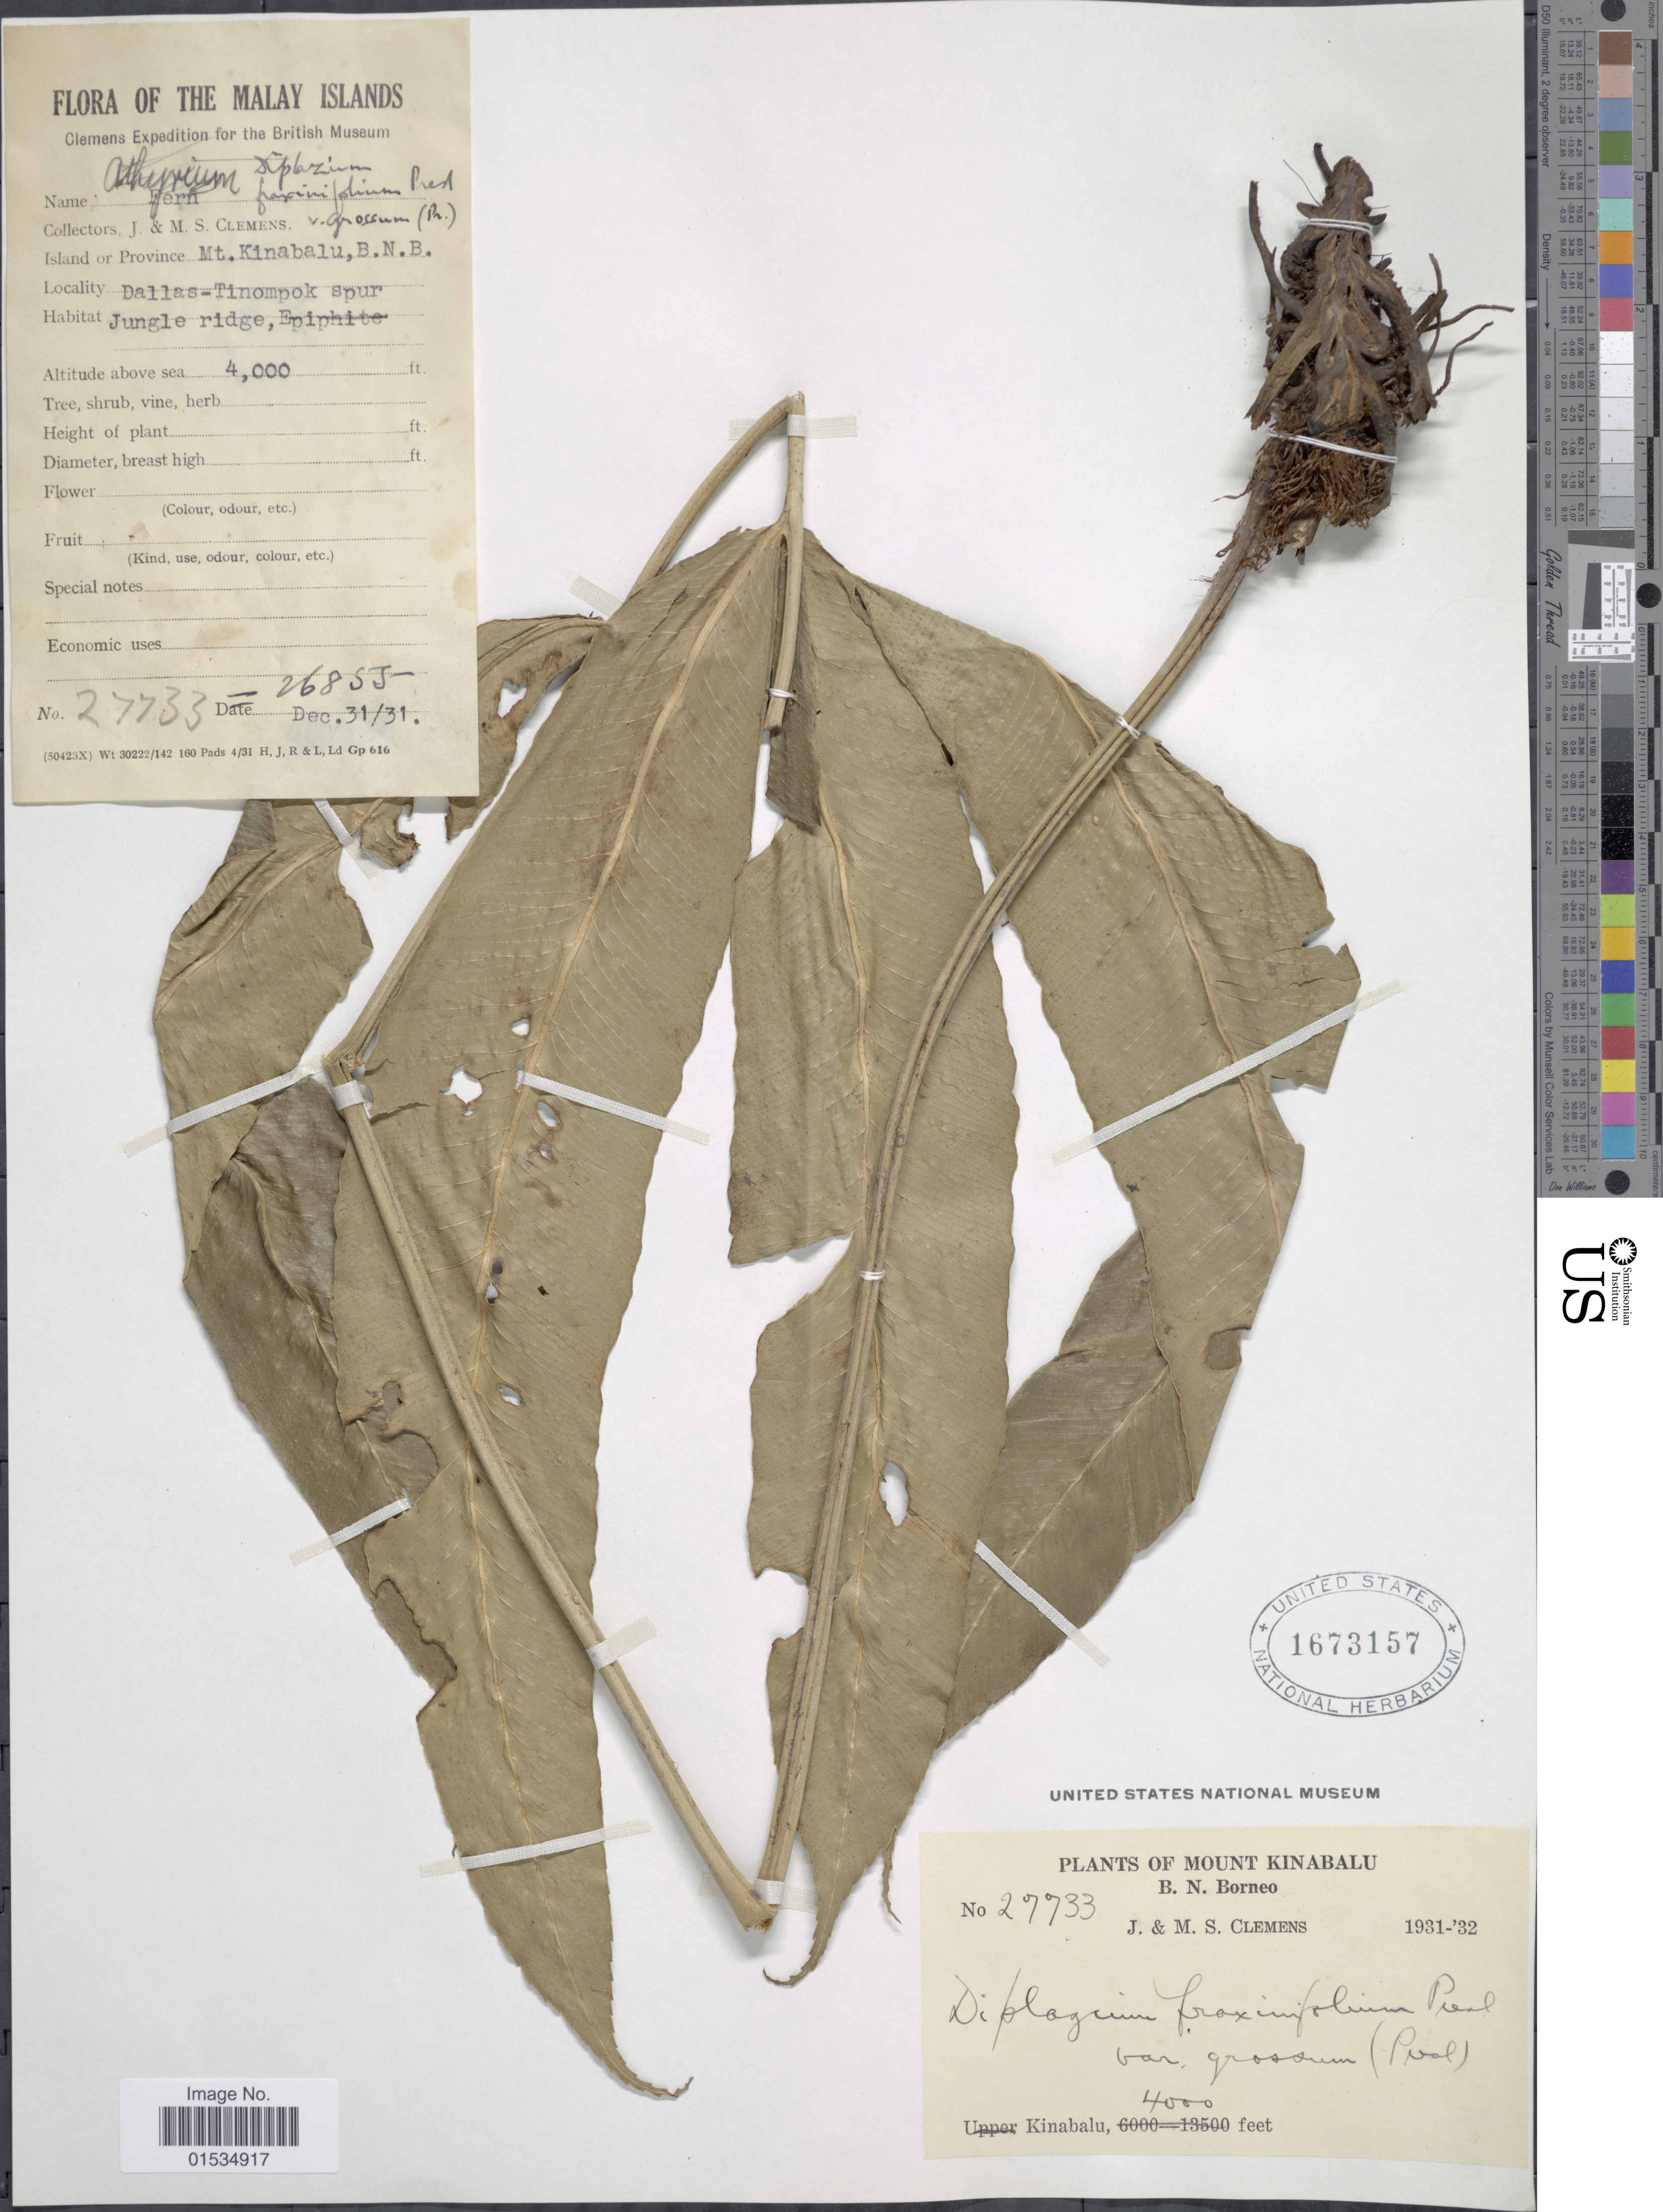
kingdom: Plantae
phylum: Tracheophyta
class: Polypodiopsida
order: Polypodiales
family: Athyriaceae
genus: Diplazium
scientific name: Diplazium fraxinifolium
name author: C. Presl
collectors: J. Clemens & M. S. Clemens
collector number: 27733/26855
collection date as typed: Transcribed d/m/y: 31/12/31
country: Malaysia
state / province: Sabah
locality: Mt. Kinabalu, B.N.B., Dallas-Tinompok spur, Jungle ridge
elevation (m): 1219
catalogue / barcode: US 1673157